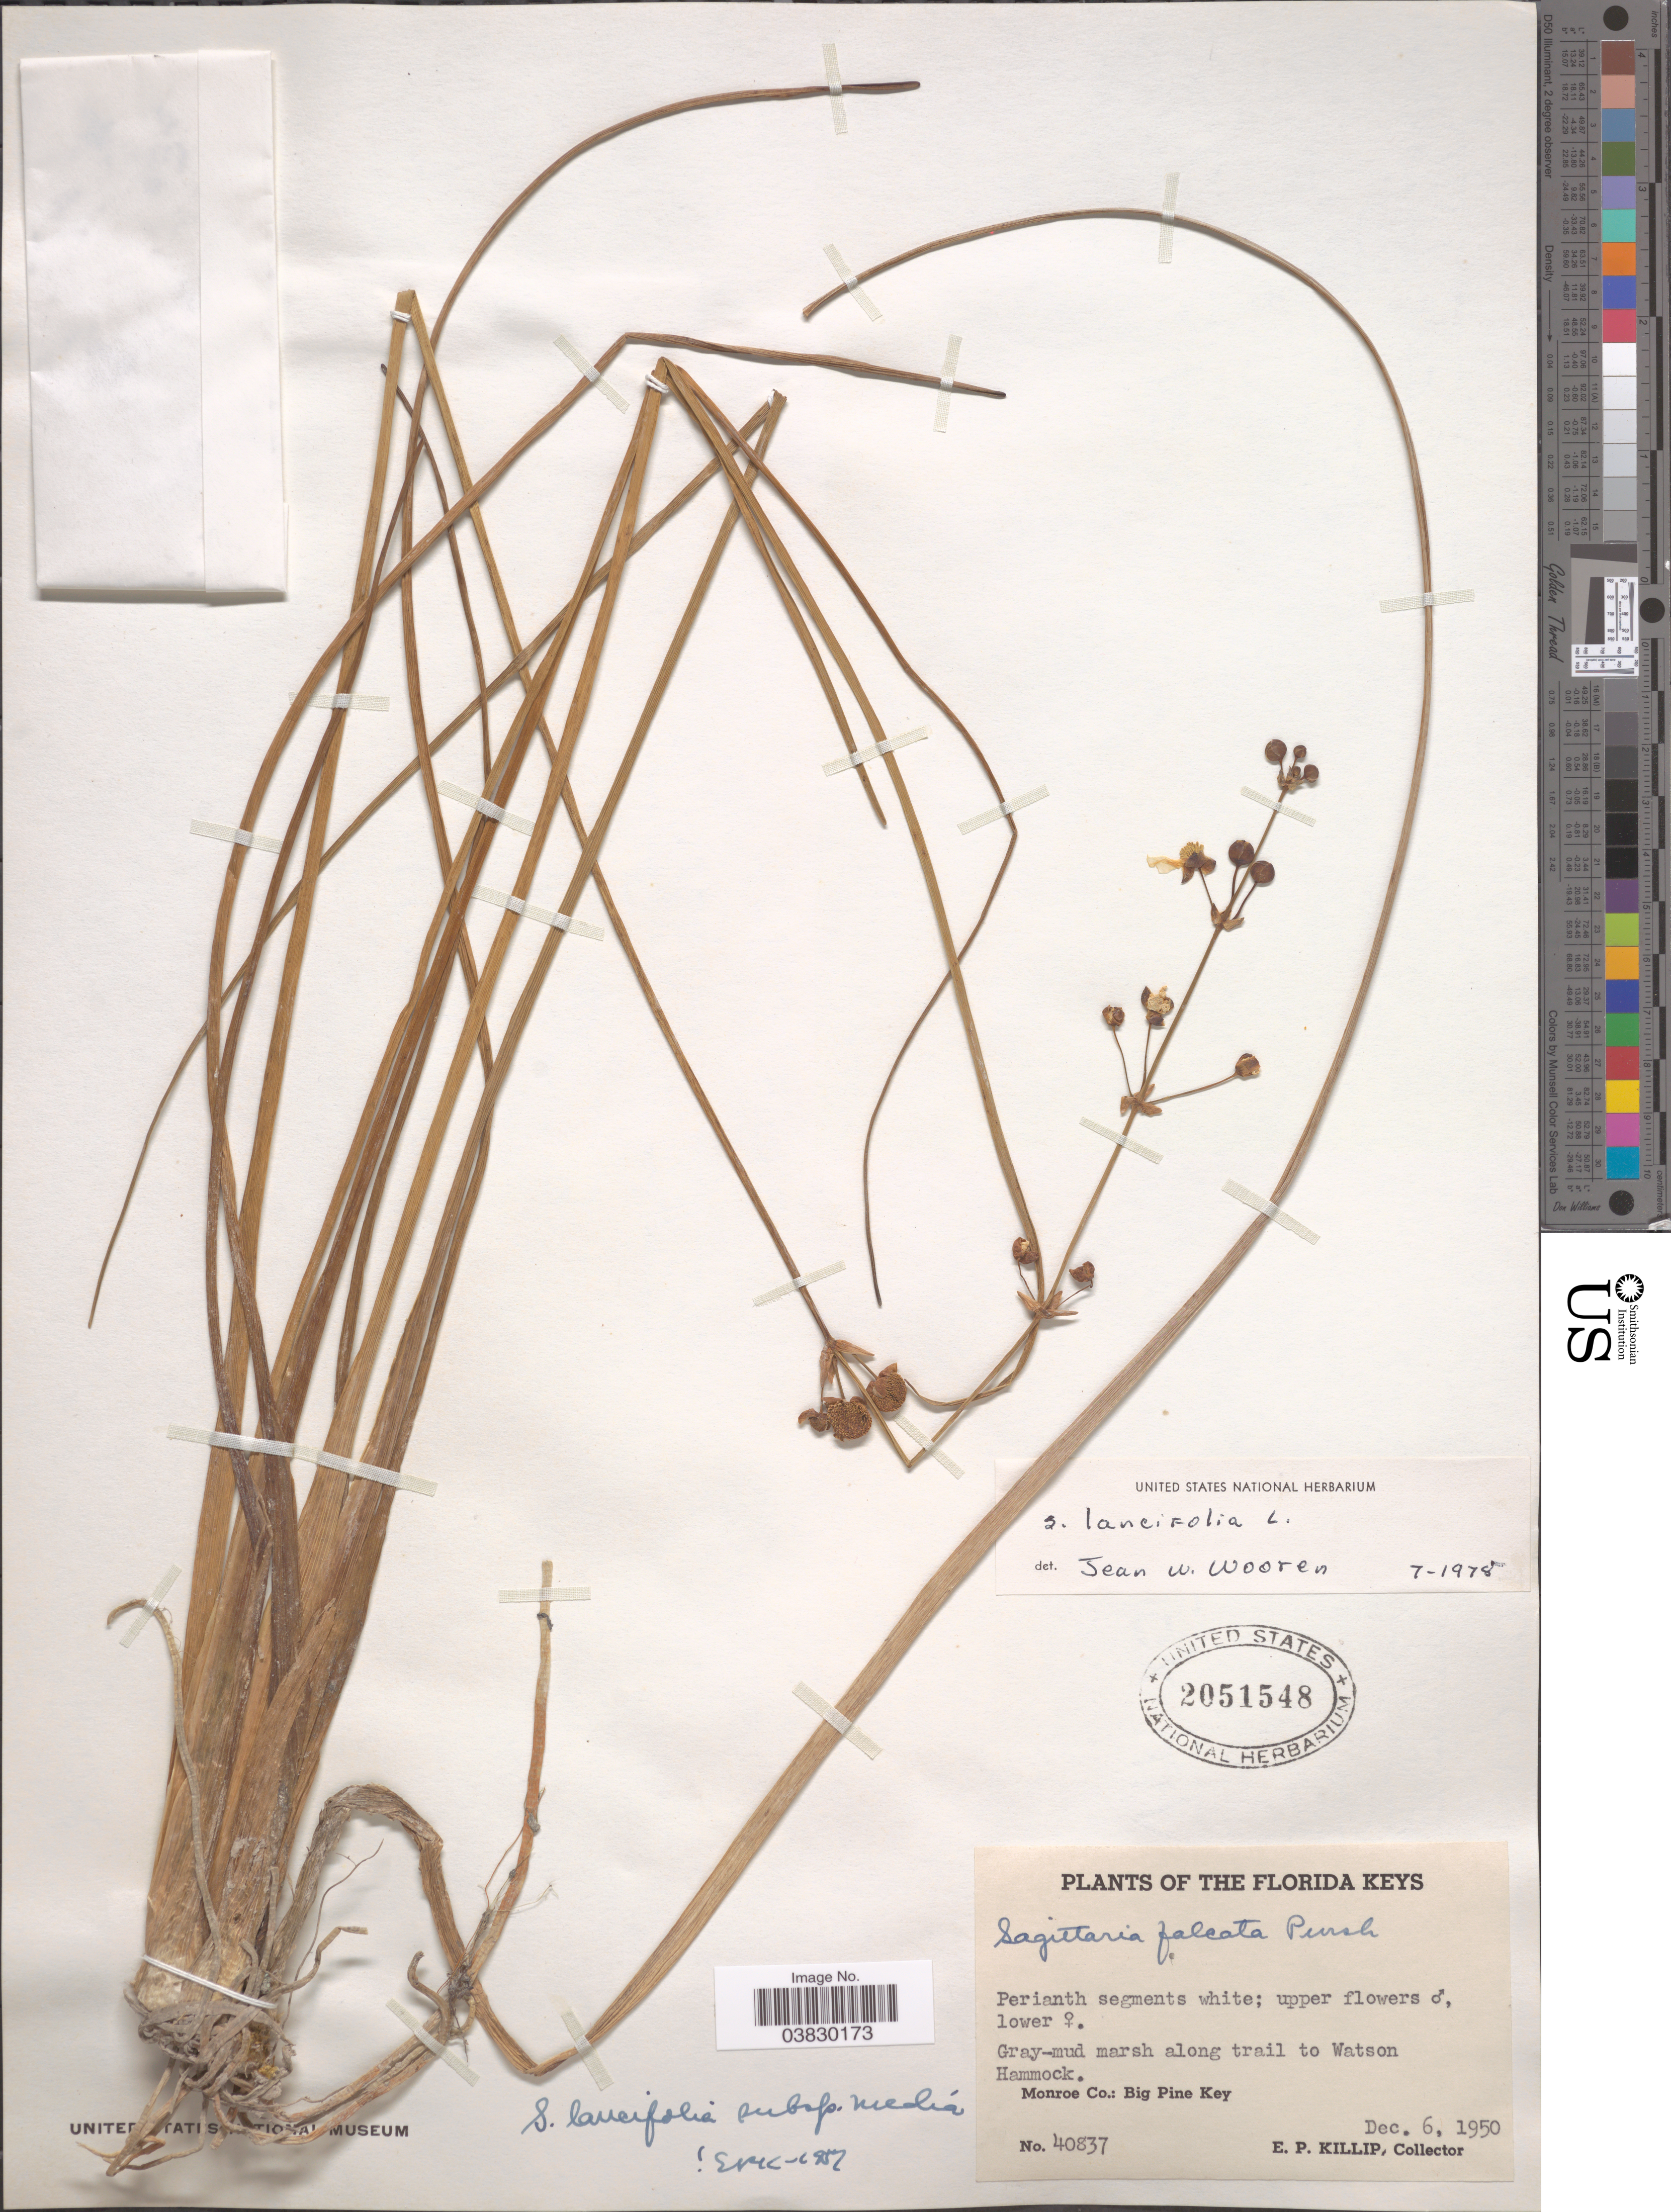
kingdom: Plantae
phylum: Tracheophyta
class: Liliopsida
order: Alismatales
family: Alismataceae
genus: Sagittaria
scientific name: Sagittaria lancifolia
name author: L.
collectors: E. P. Killip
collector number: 40837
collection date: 1950-12-06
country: United States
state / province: Florida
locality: The Florida Keys. Along trail to Watson Hammock. Monroe Co.: Big Pine Key.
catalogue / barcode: US 2051548